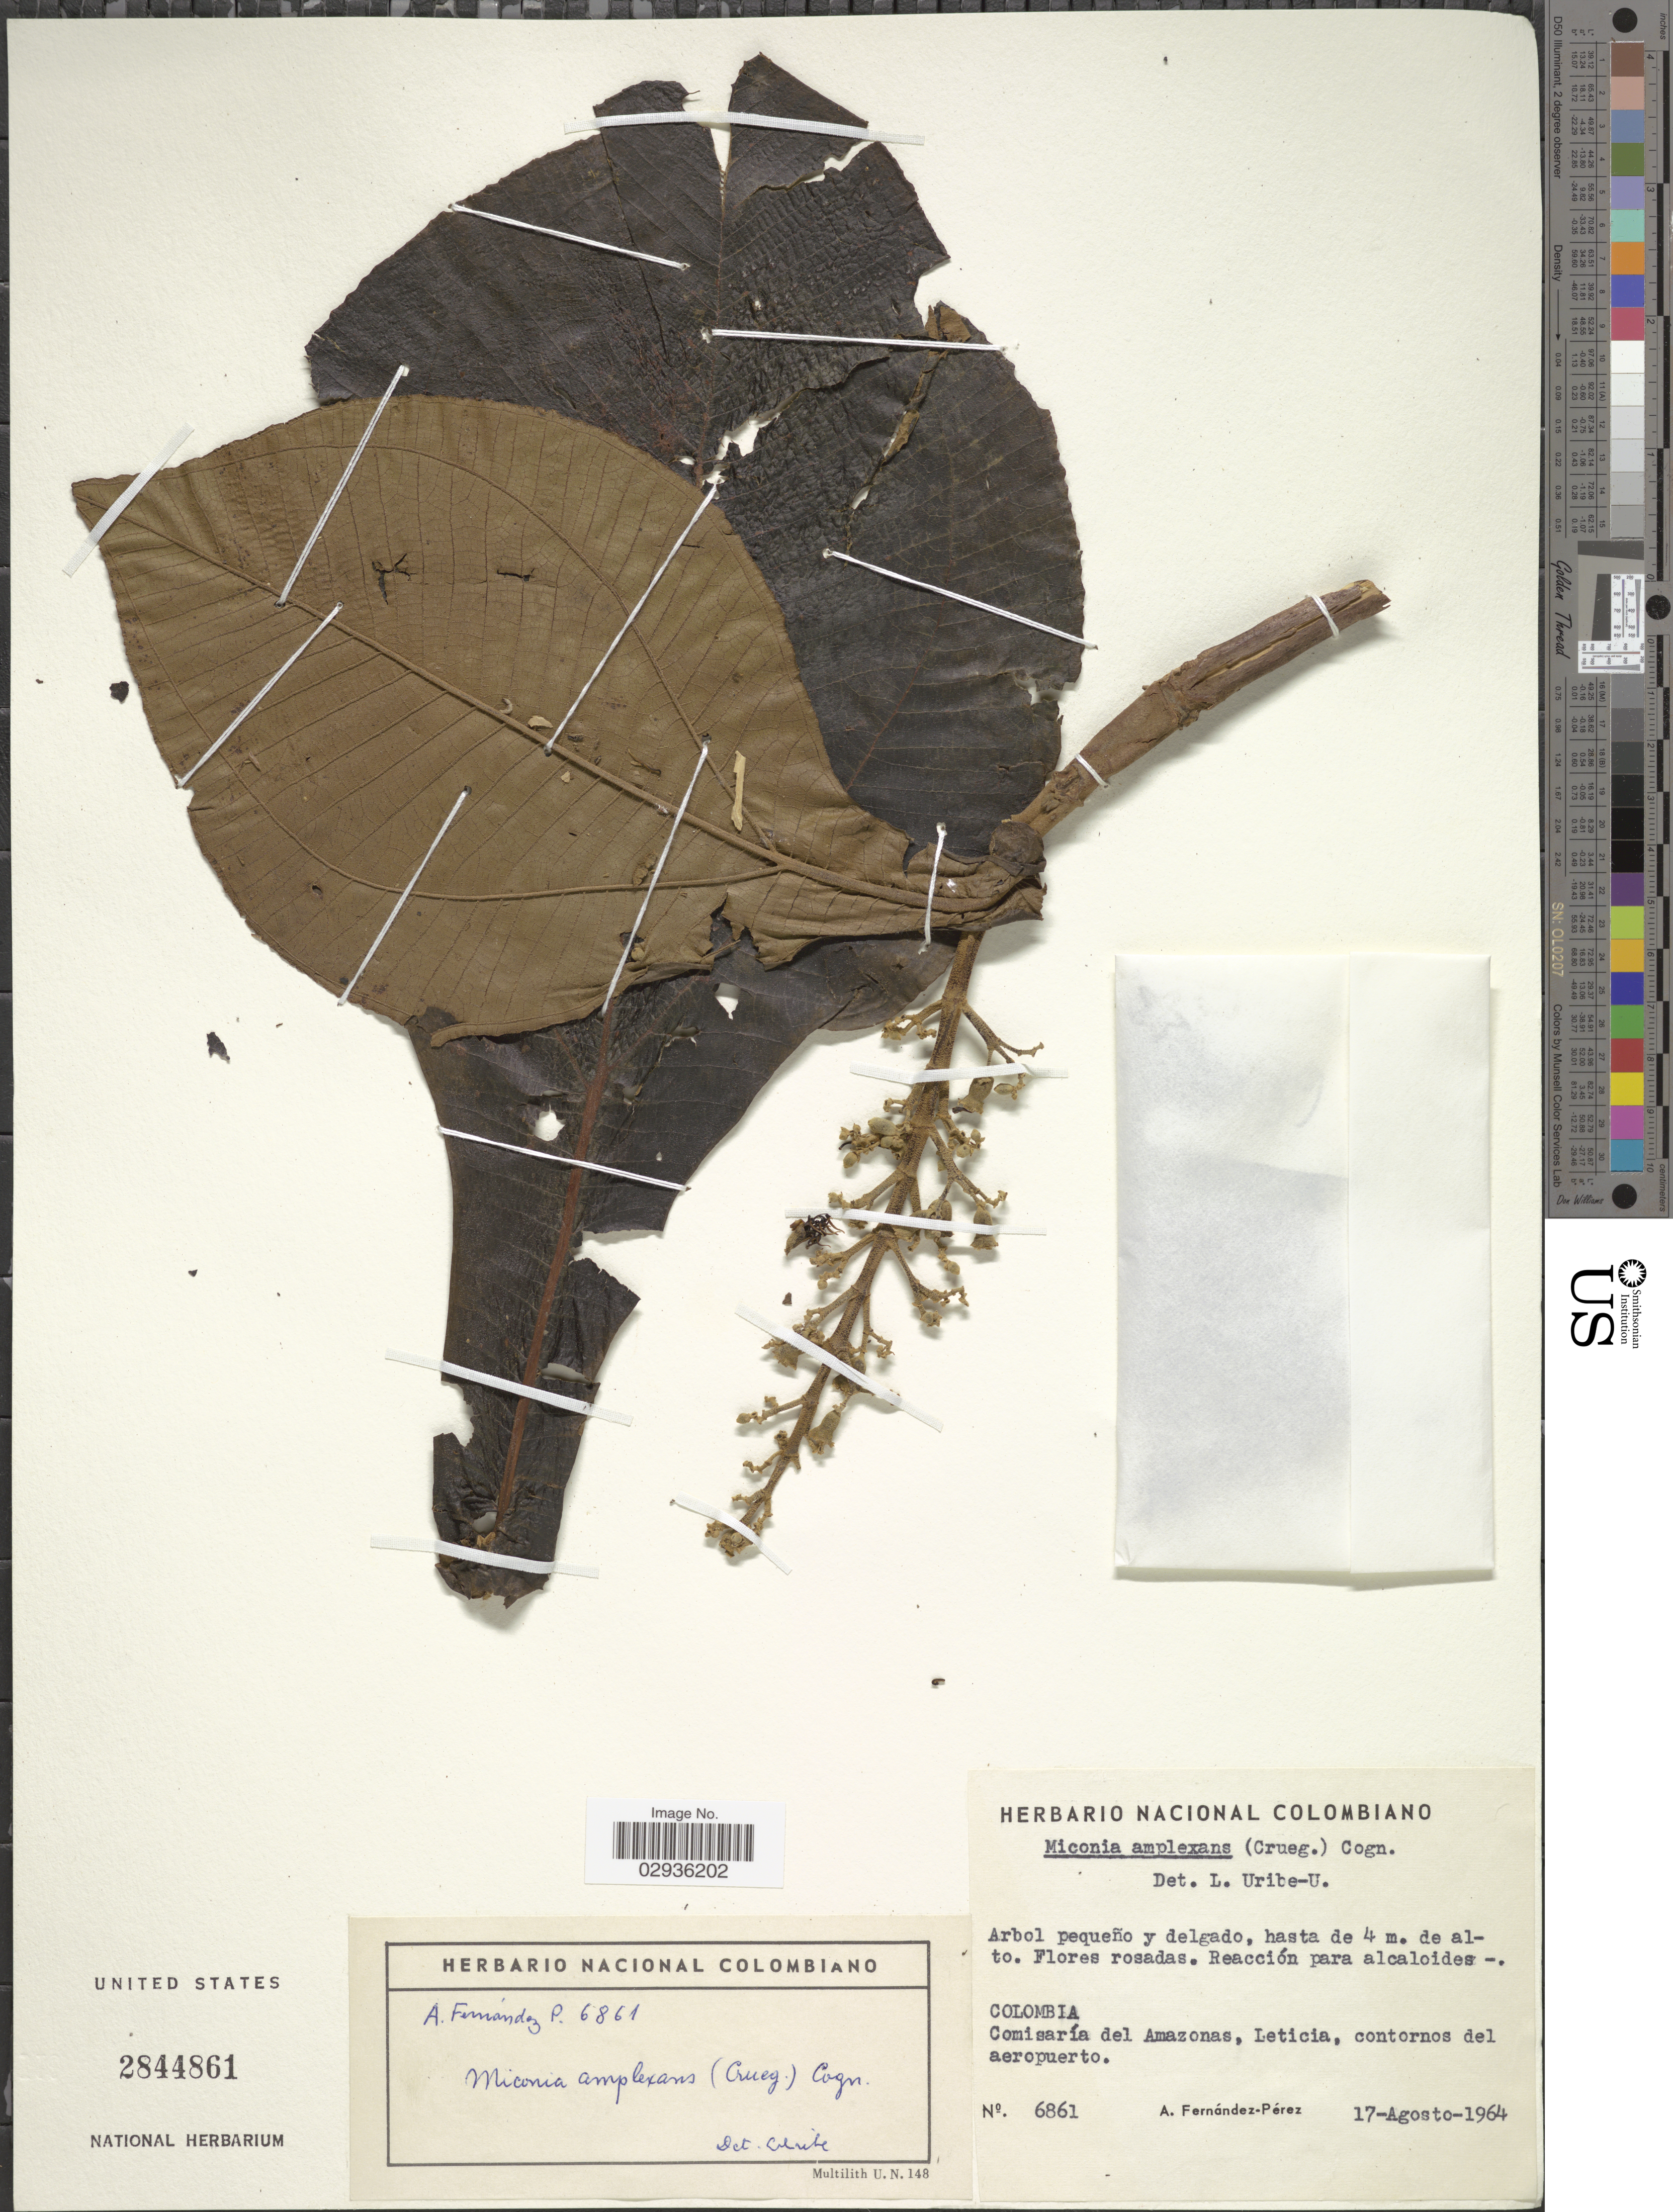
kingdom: Plantae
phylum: Tracheophyta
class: Magnoliopsida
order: Myrtales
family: Melastomataceae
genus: Miconia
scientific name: Miconia amplexans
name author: (Crueg.) Cogn.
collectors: A. Fernández-Pérez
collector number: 6861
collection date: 1964-08-17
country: Colombia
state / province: Amazônas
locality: Comisaría del Amazonas, Letiticia, contornos del aeropuerto.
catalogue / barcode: US 2844861